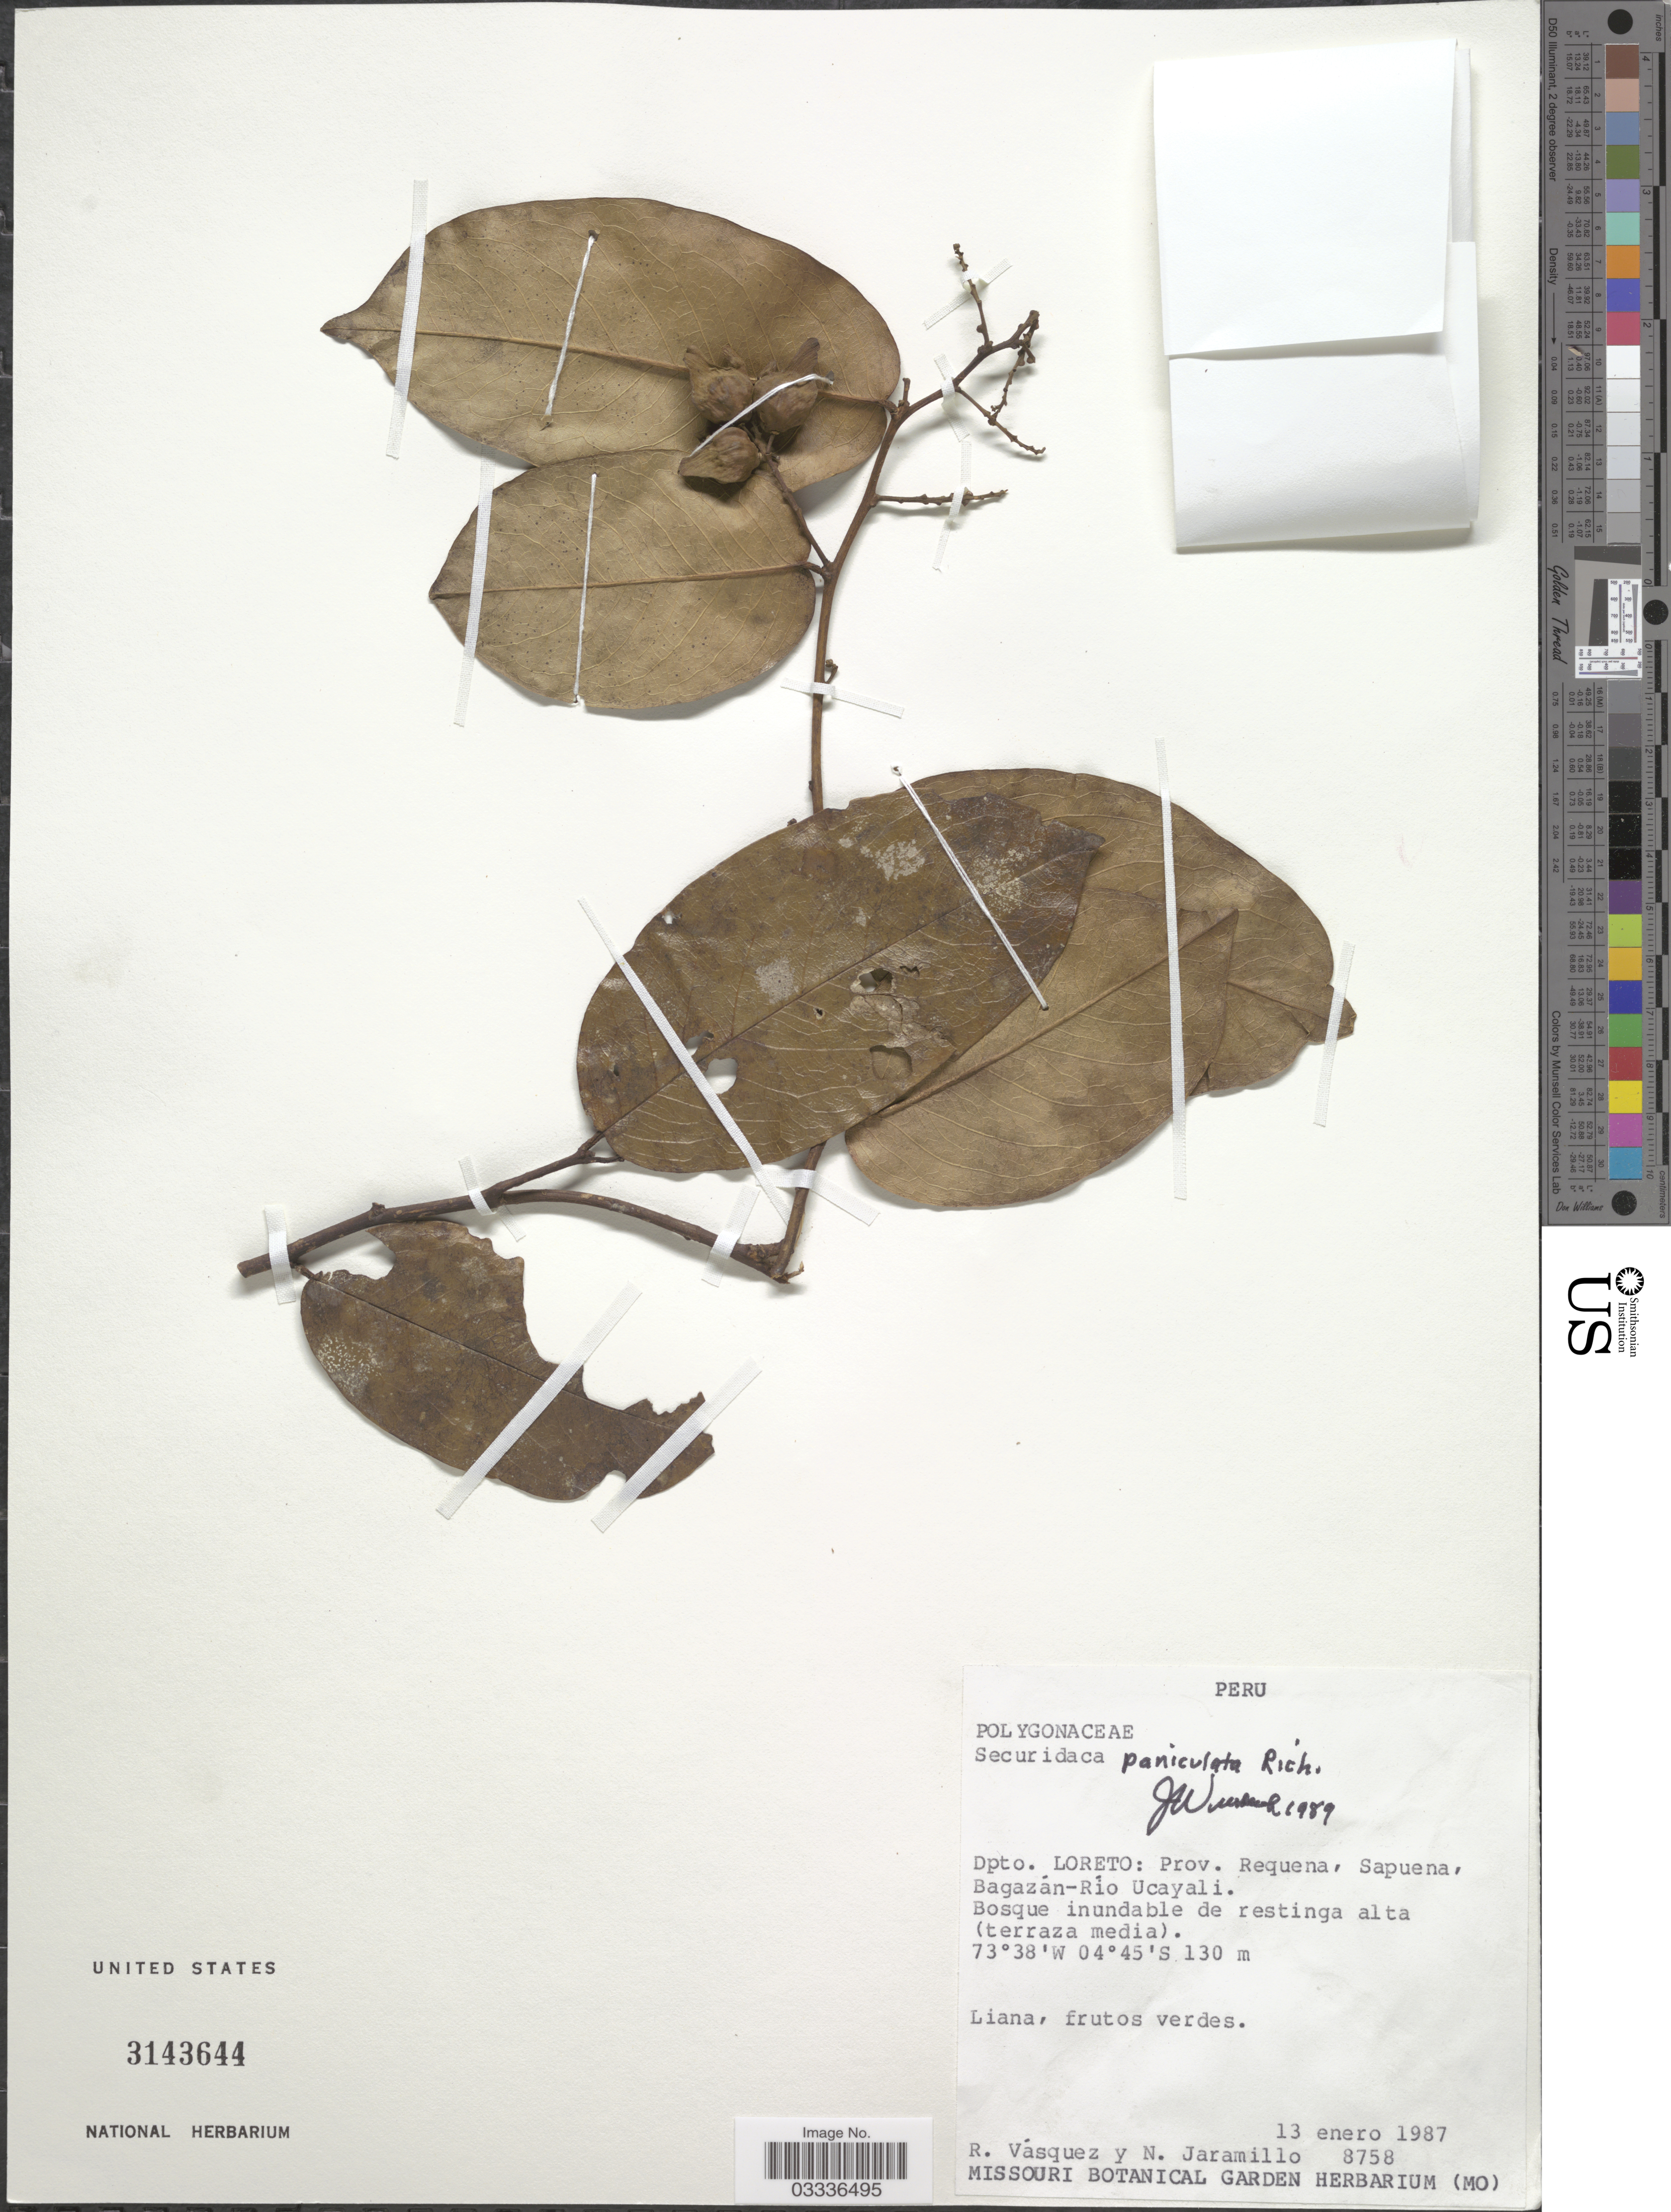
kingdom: Plantae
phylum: Tracheophyta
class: Magnoliopsida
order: Fabales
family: Polygalaceae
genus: Securidaca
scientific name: Securidaca paniculata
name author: Rich.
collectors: R. Vásquez & N. Jaramillo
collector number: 8758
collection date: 1987-01-13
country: Peru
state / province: Loreto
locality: Dpto. Loreto: Prov. Requena, Sapuena, Bagazán-Río Ucayali.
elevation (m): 130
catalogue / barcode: US 3143644